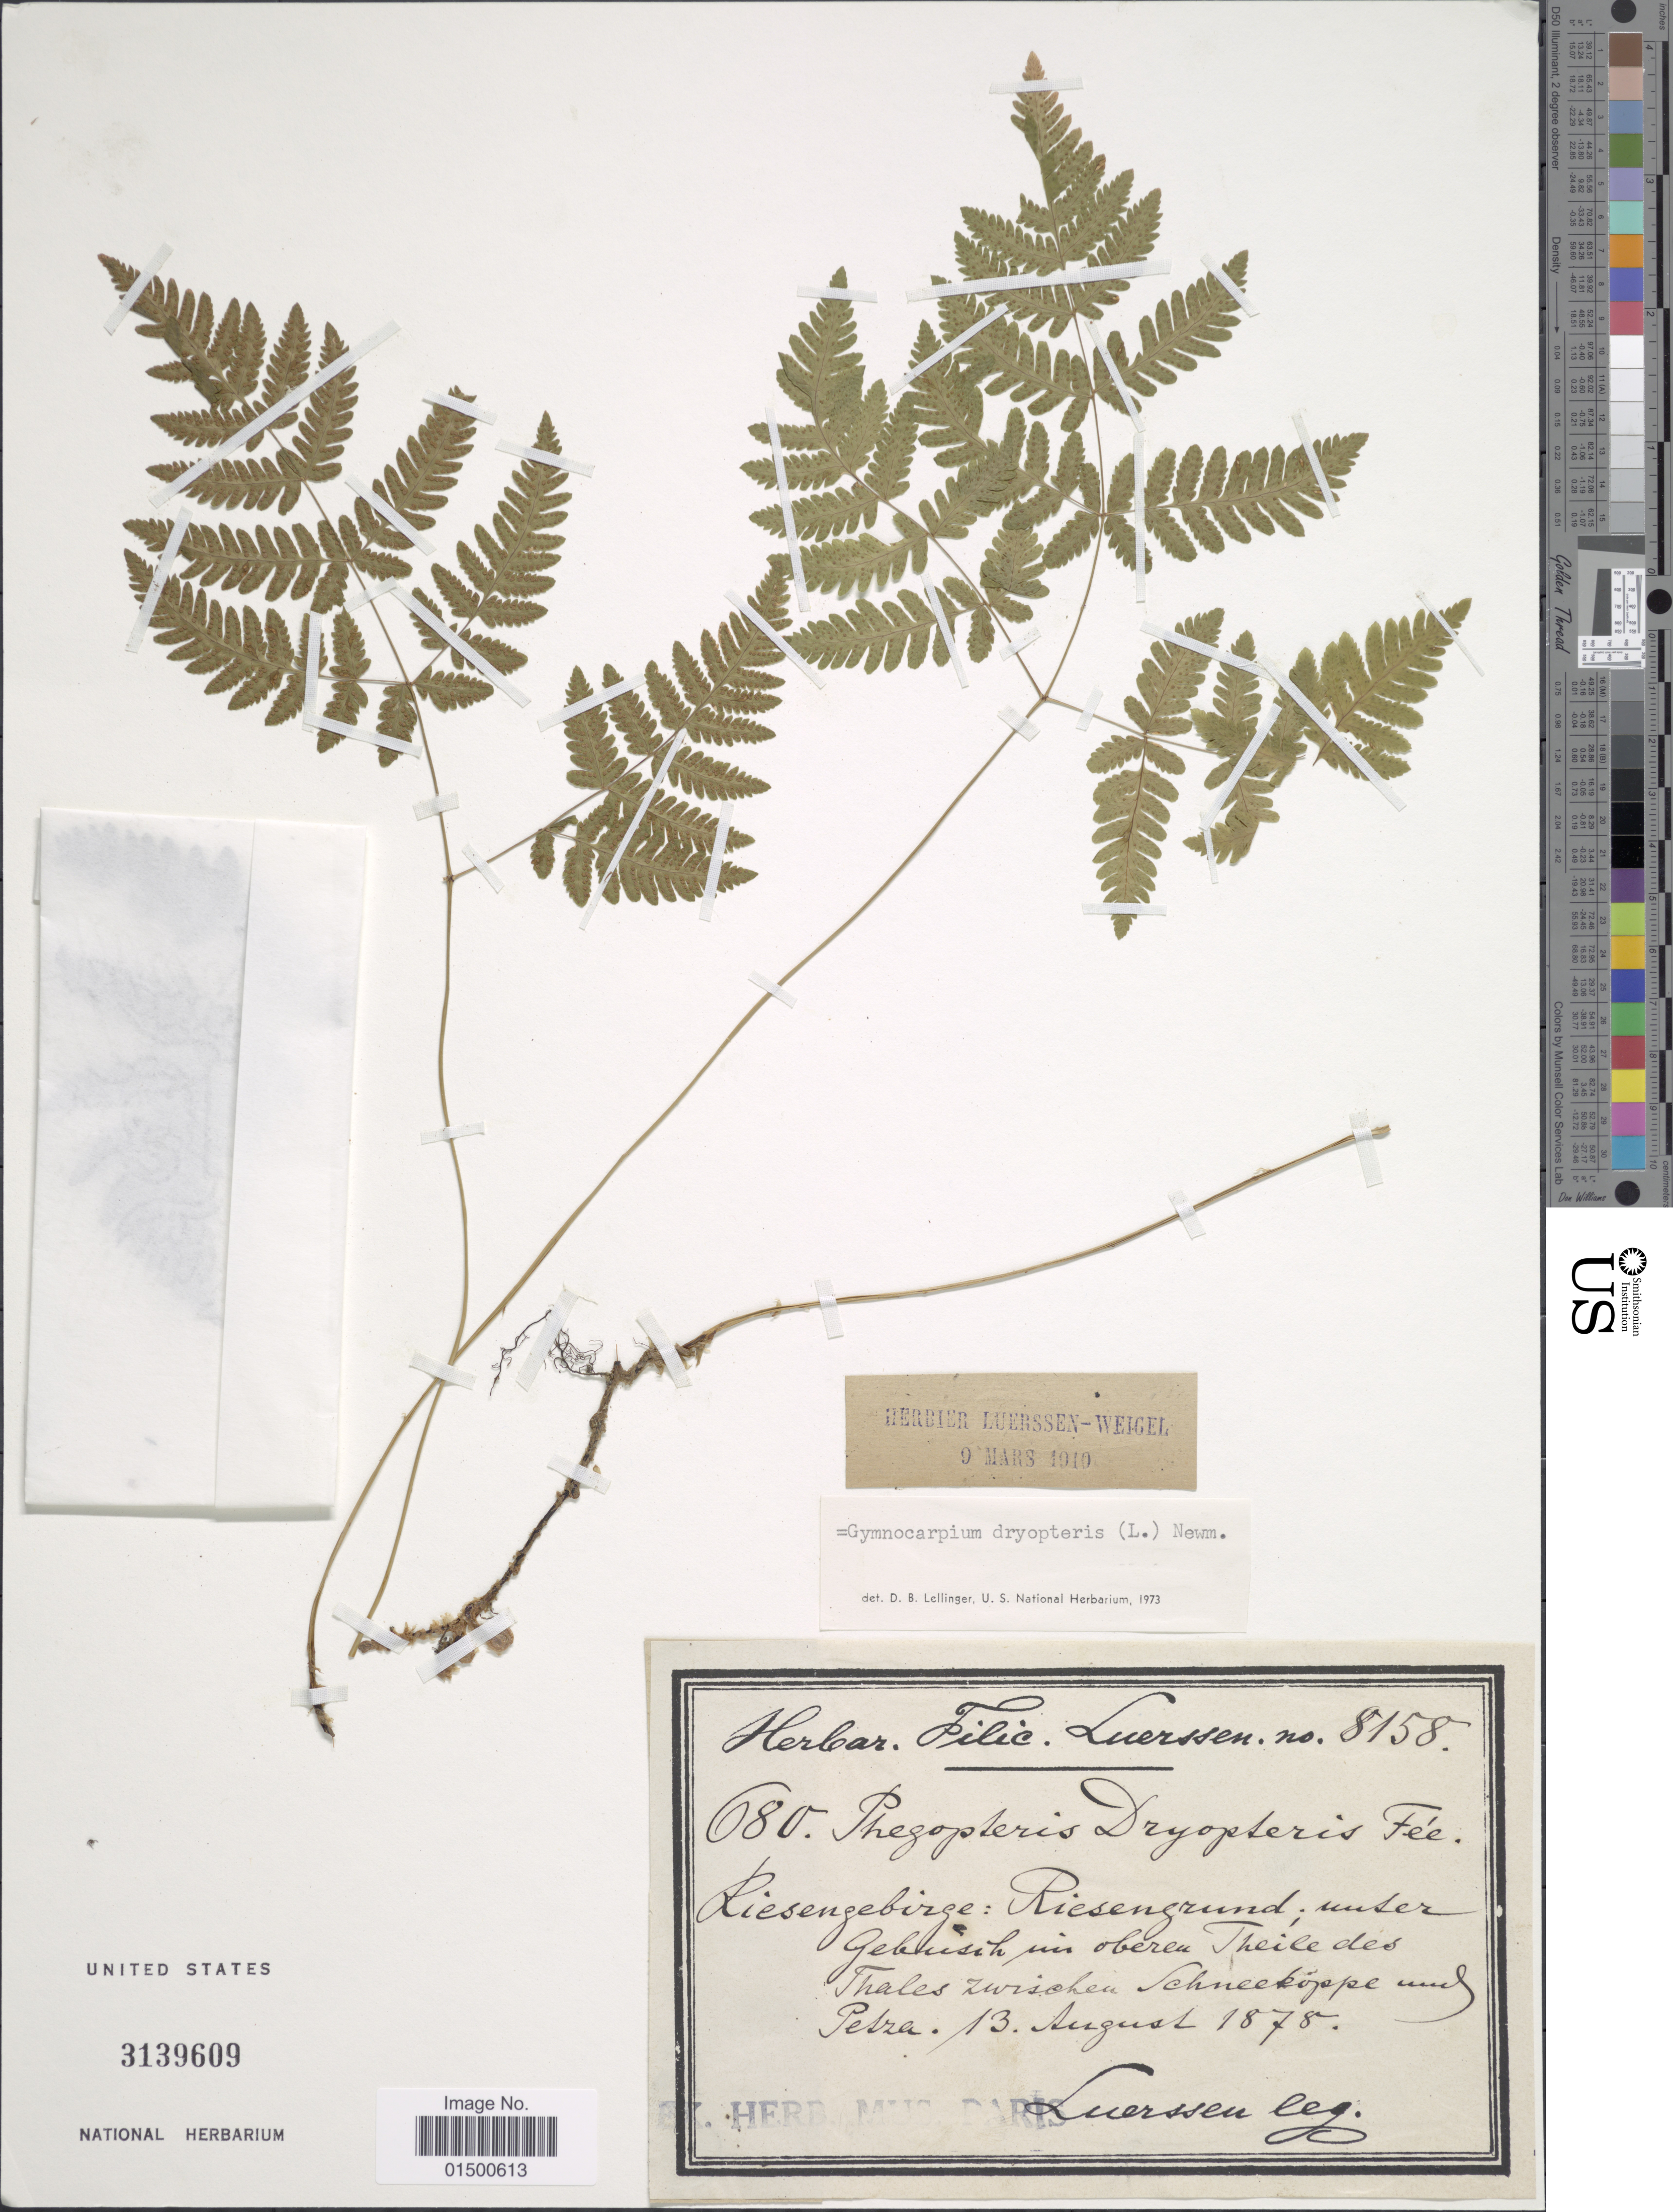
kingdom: Plantae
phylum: Tracheophyta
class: Polypodiopsida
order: Polypodiales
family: Cystopteridaceae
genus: Gymnocarpium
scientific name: Gymnocarpium disjunctum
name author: (Rupr.) Ching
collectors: Luerssen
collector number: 8158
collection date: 1878-08-13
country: Czechia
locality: Riesengebirze: Riesengrund; unser Gebrisch uin obereu Theile des Thales Zwischen Schneekoppe und Pelza [interpreted]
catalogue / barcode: US 3139609